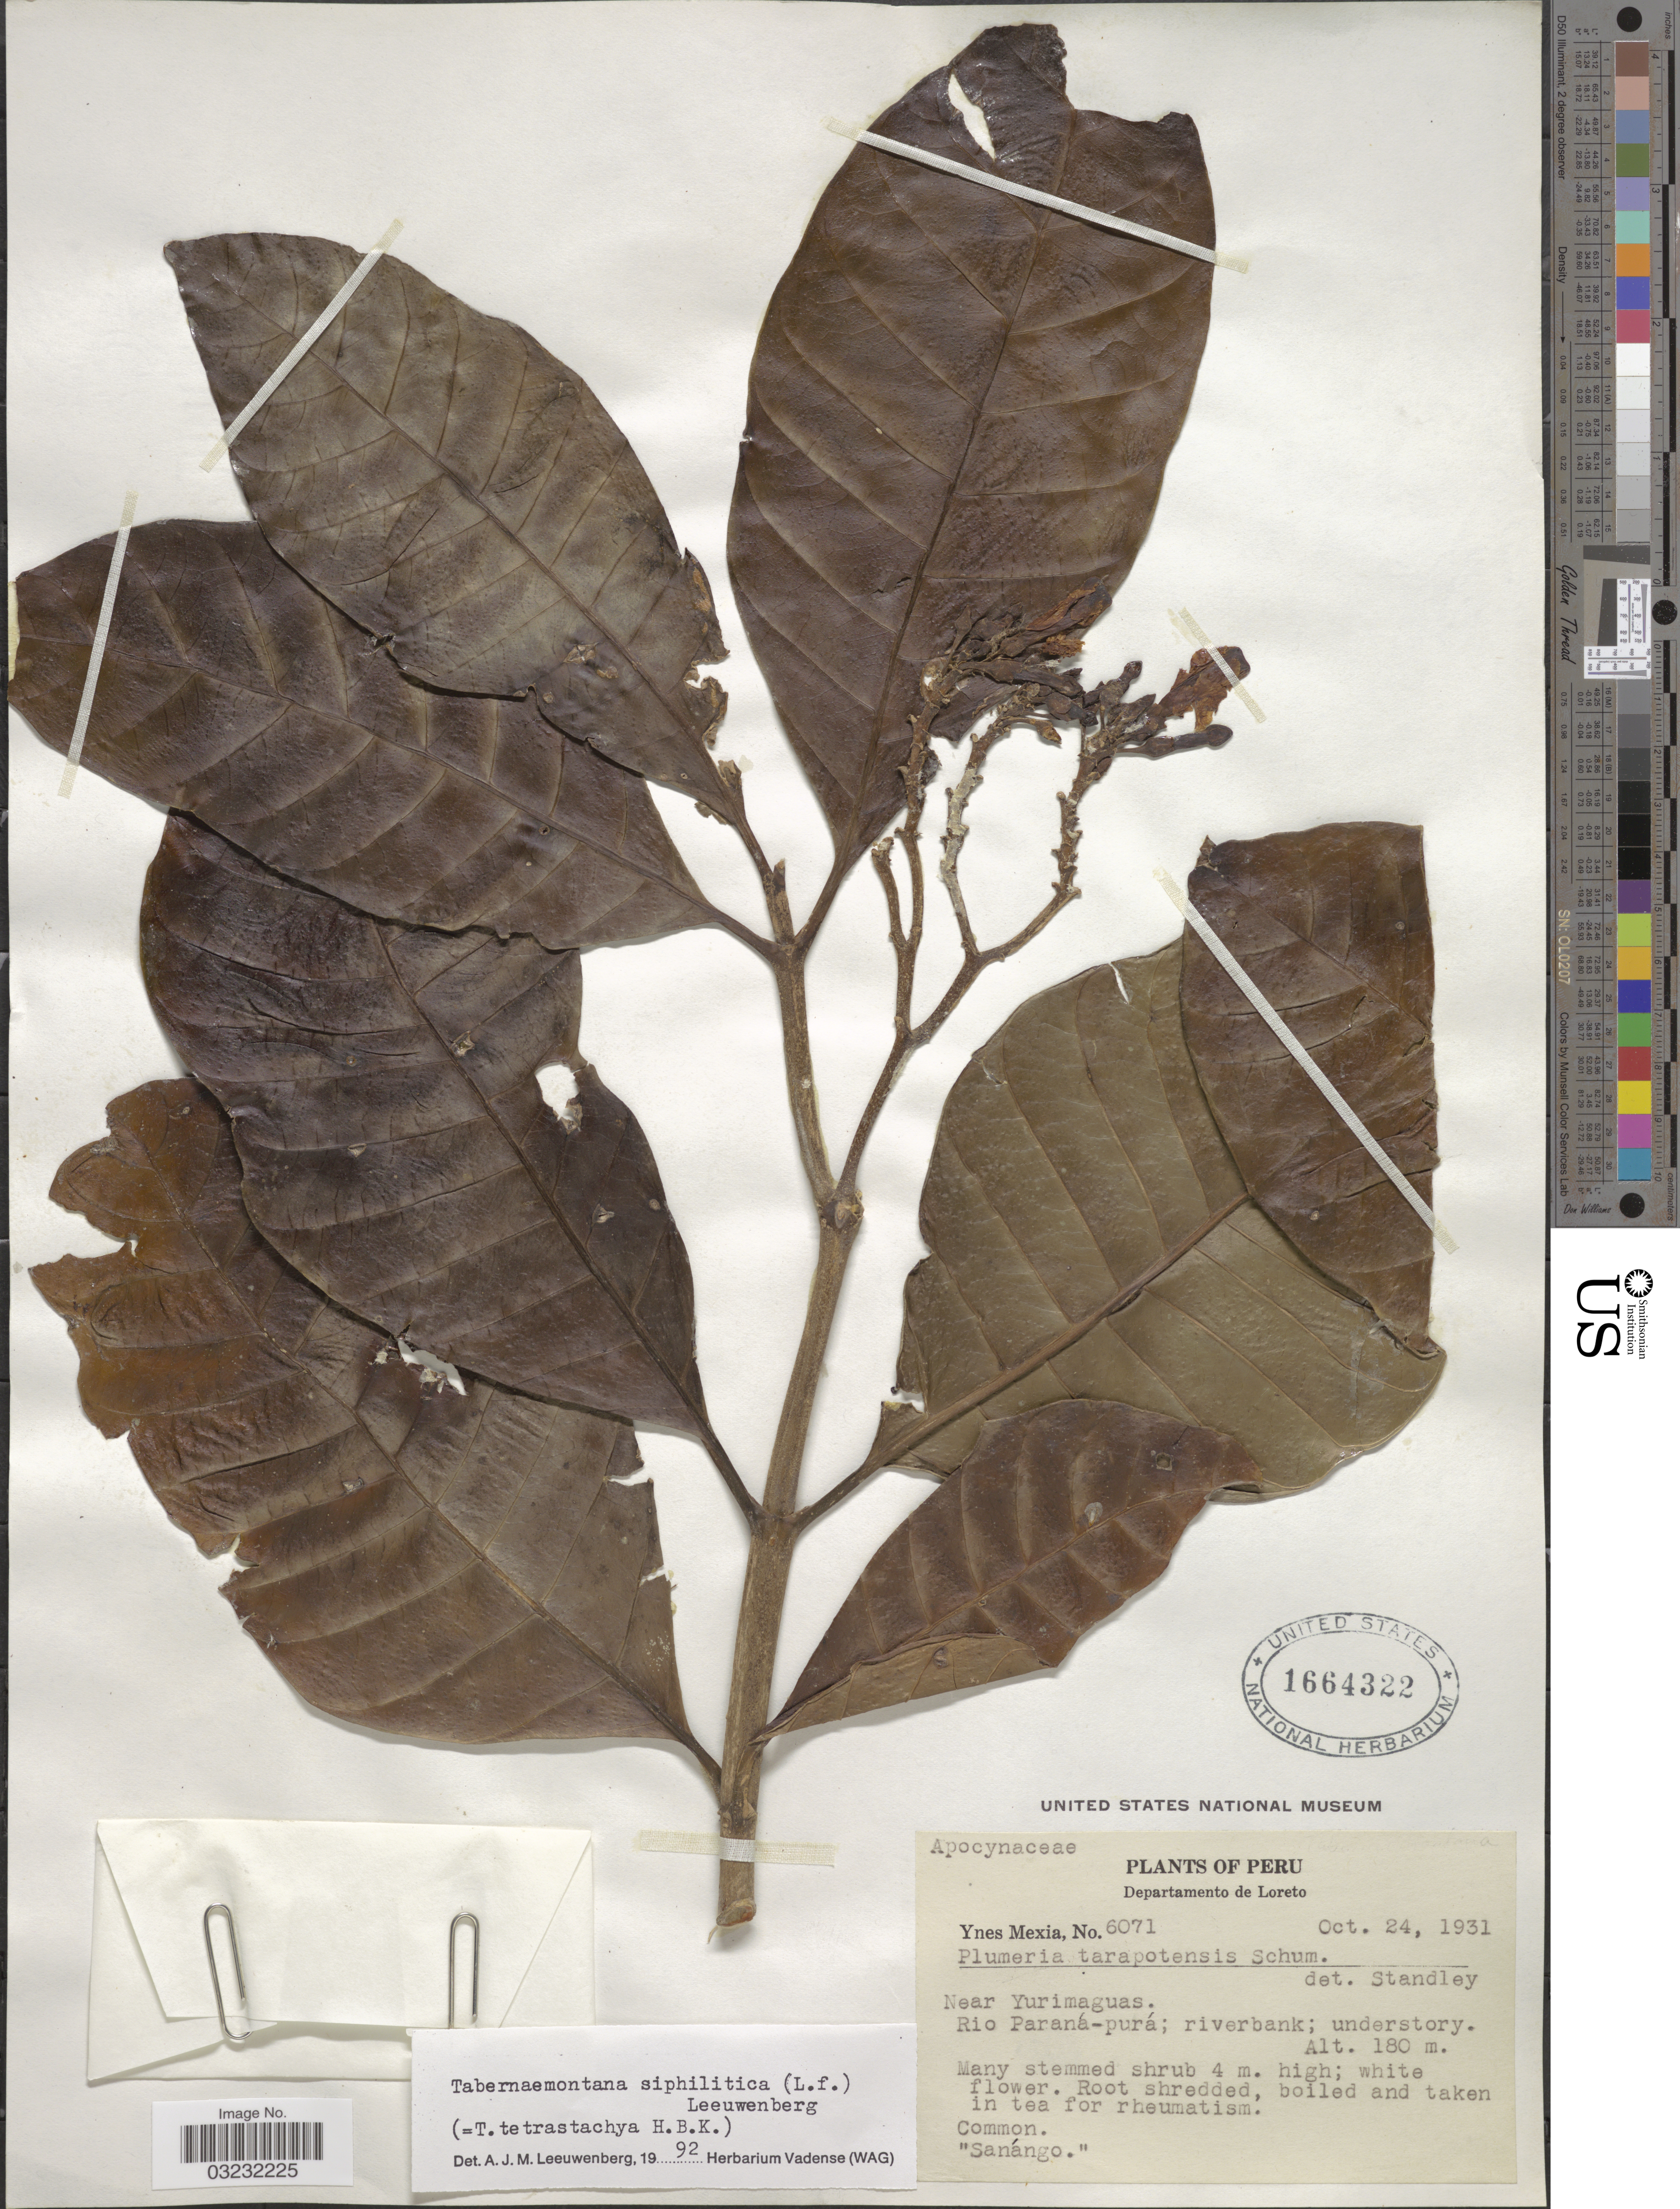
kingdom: Plantae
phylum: Tracheophyta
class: Magnoliopsida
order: Gentianales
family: Apocynaceae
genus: Tabernaemontana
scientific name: Tabernaemontana siphilitica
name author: (L. f.) Leeuwenb.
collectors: Y. Mexia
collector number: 6071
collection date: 1931-10-24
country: Peru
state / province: Loreto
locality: Departamento de Loreto. Near Yurimaguas. Rio Paraná-purá; riverbank.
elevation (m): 180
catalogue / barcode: US 1664322